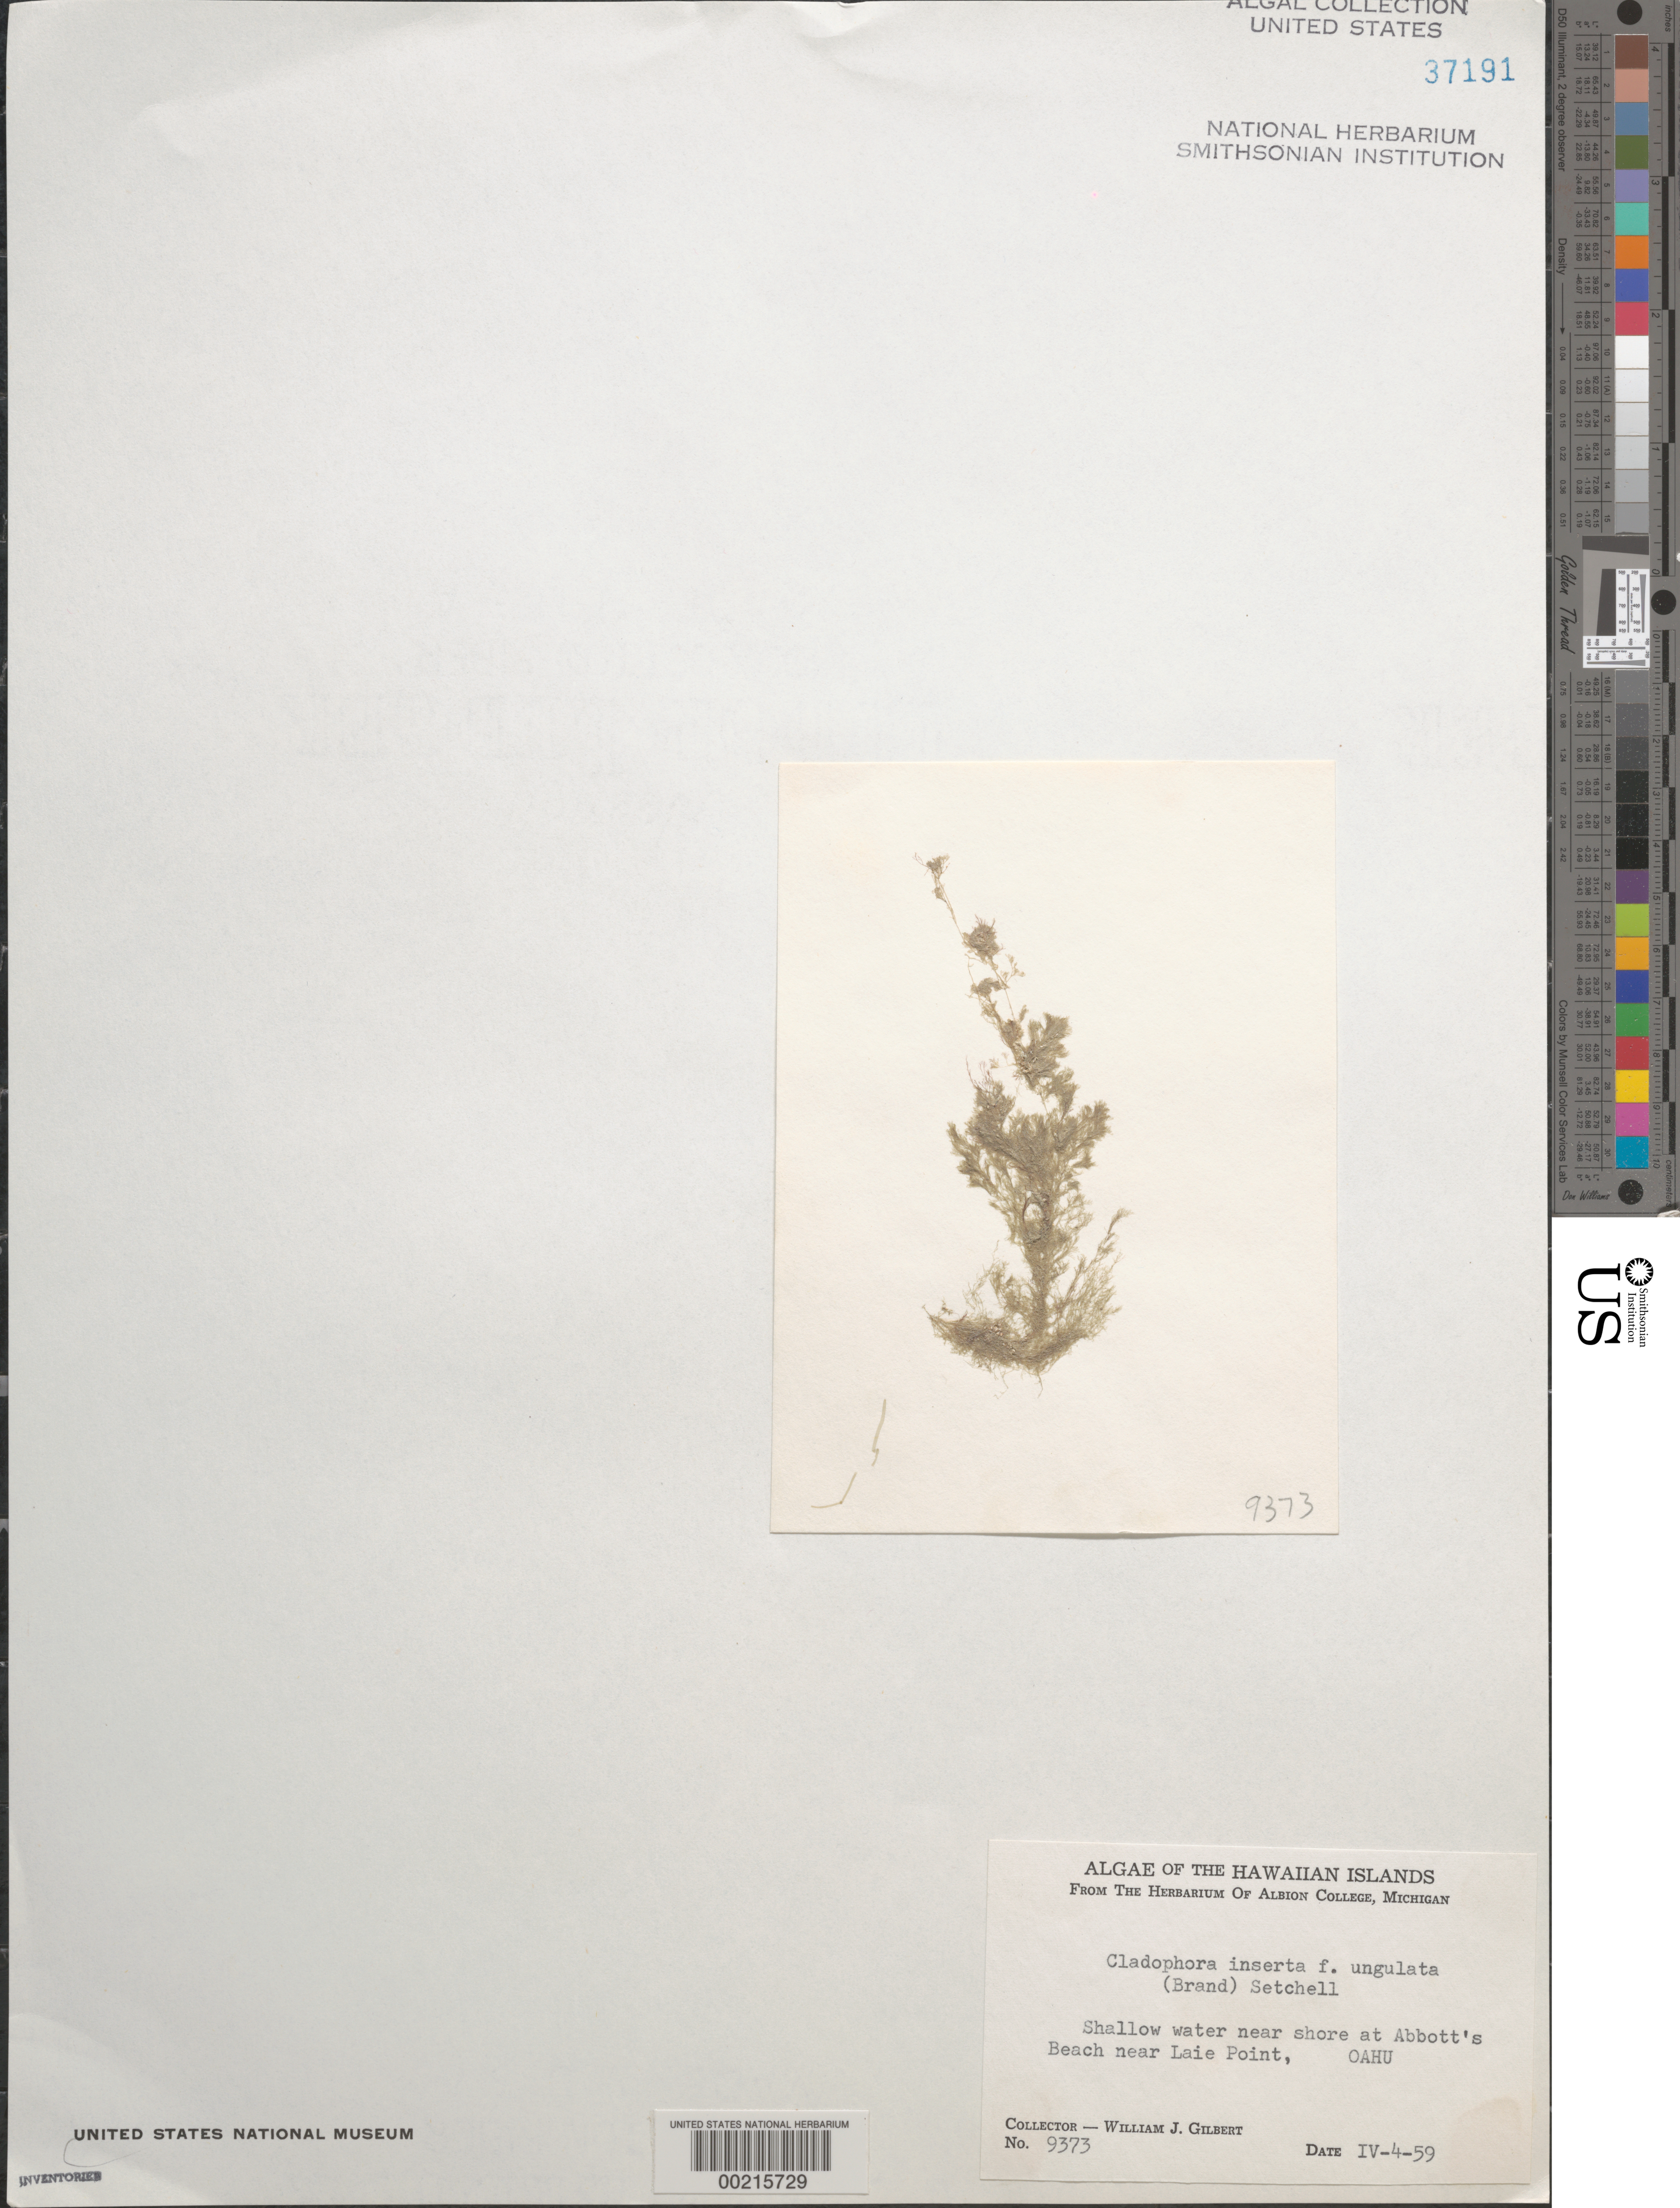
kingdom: Plantae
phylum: Chlorophyta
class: Ulvophyceae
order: Cladophorales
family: Cladophoraceae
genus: Cladophora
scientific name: Cladophora vagabunda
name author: (L.) C. Hoek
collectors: W. J. Gilbert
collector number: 9373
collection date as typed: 04 Apr 1959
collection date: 1959-04-04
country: United States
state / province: Hawaii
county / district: Honolulu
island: Oahu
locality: Abbott's Beach near Laie Point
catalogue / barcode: US 37191